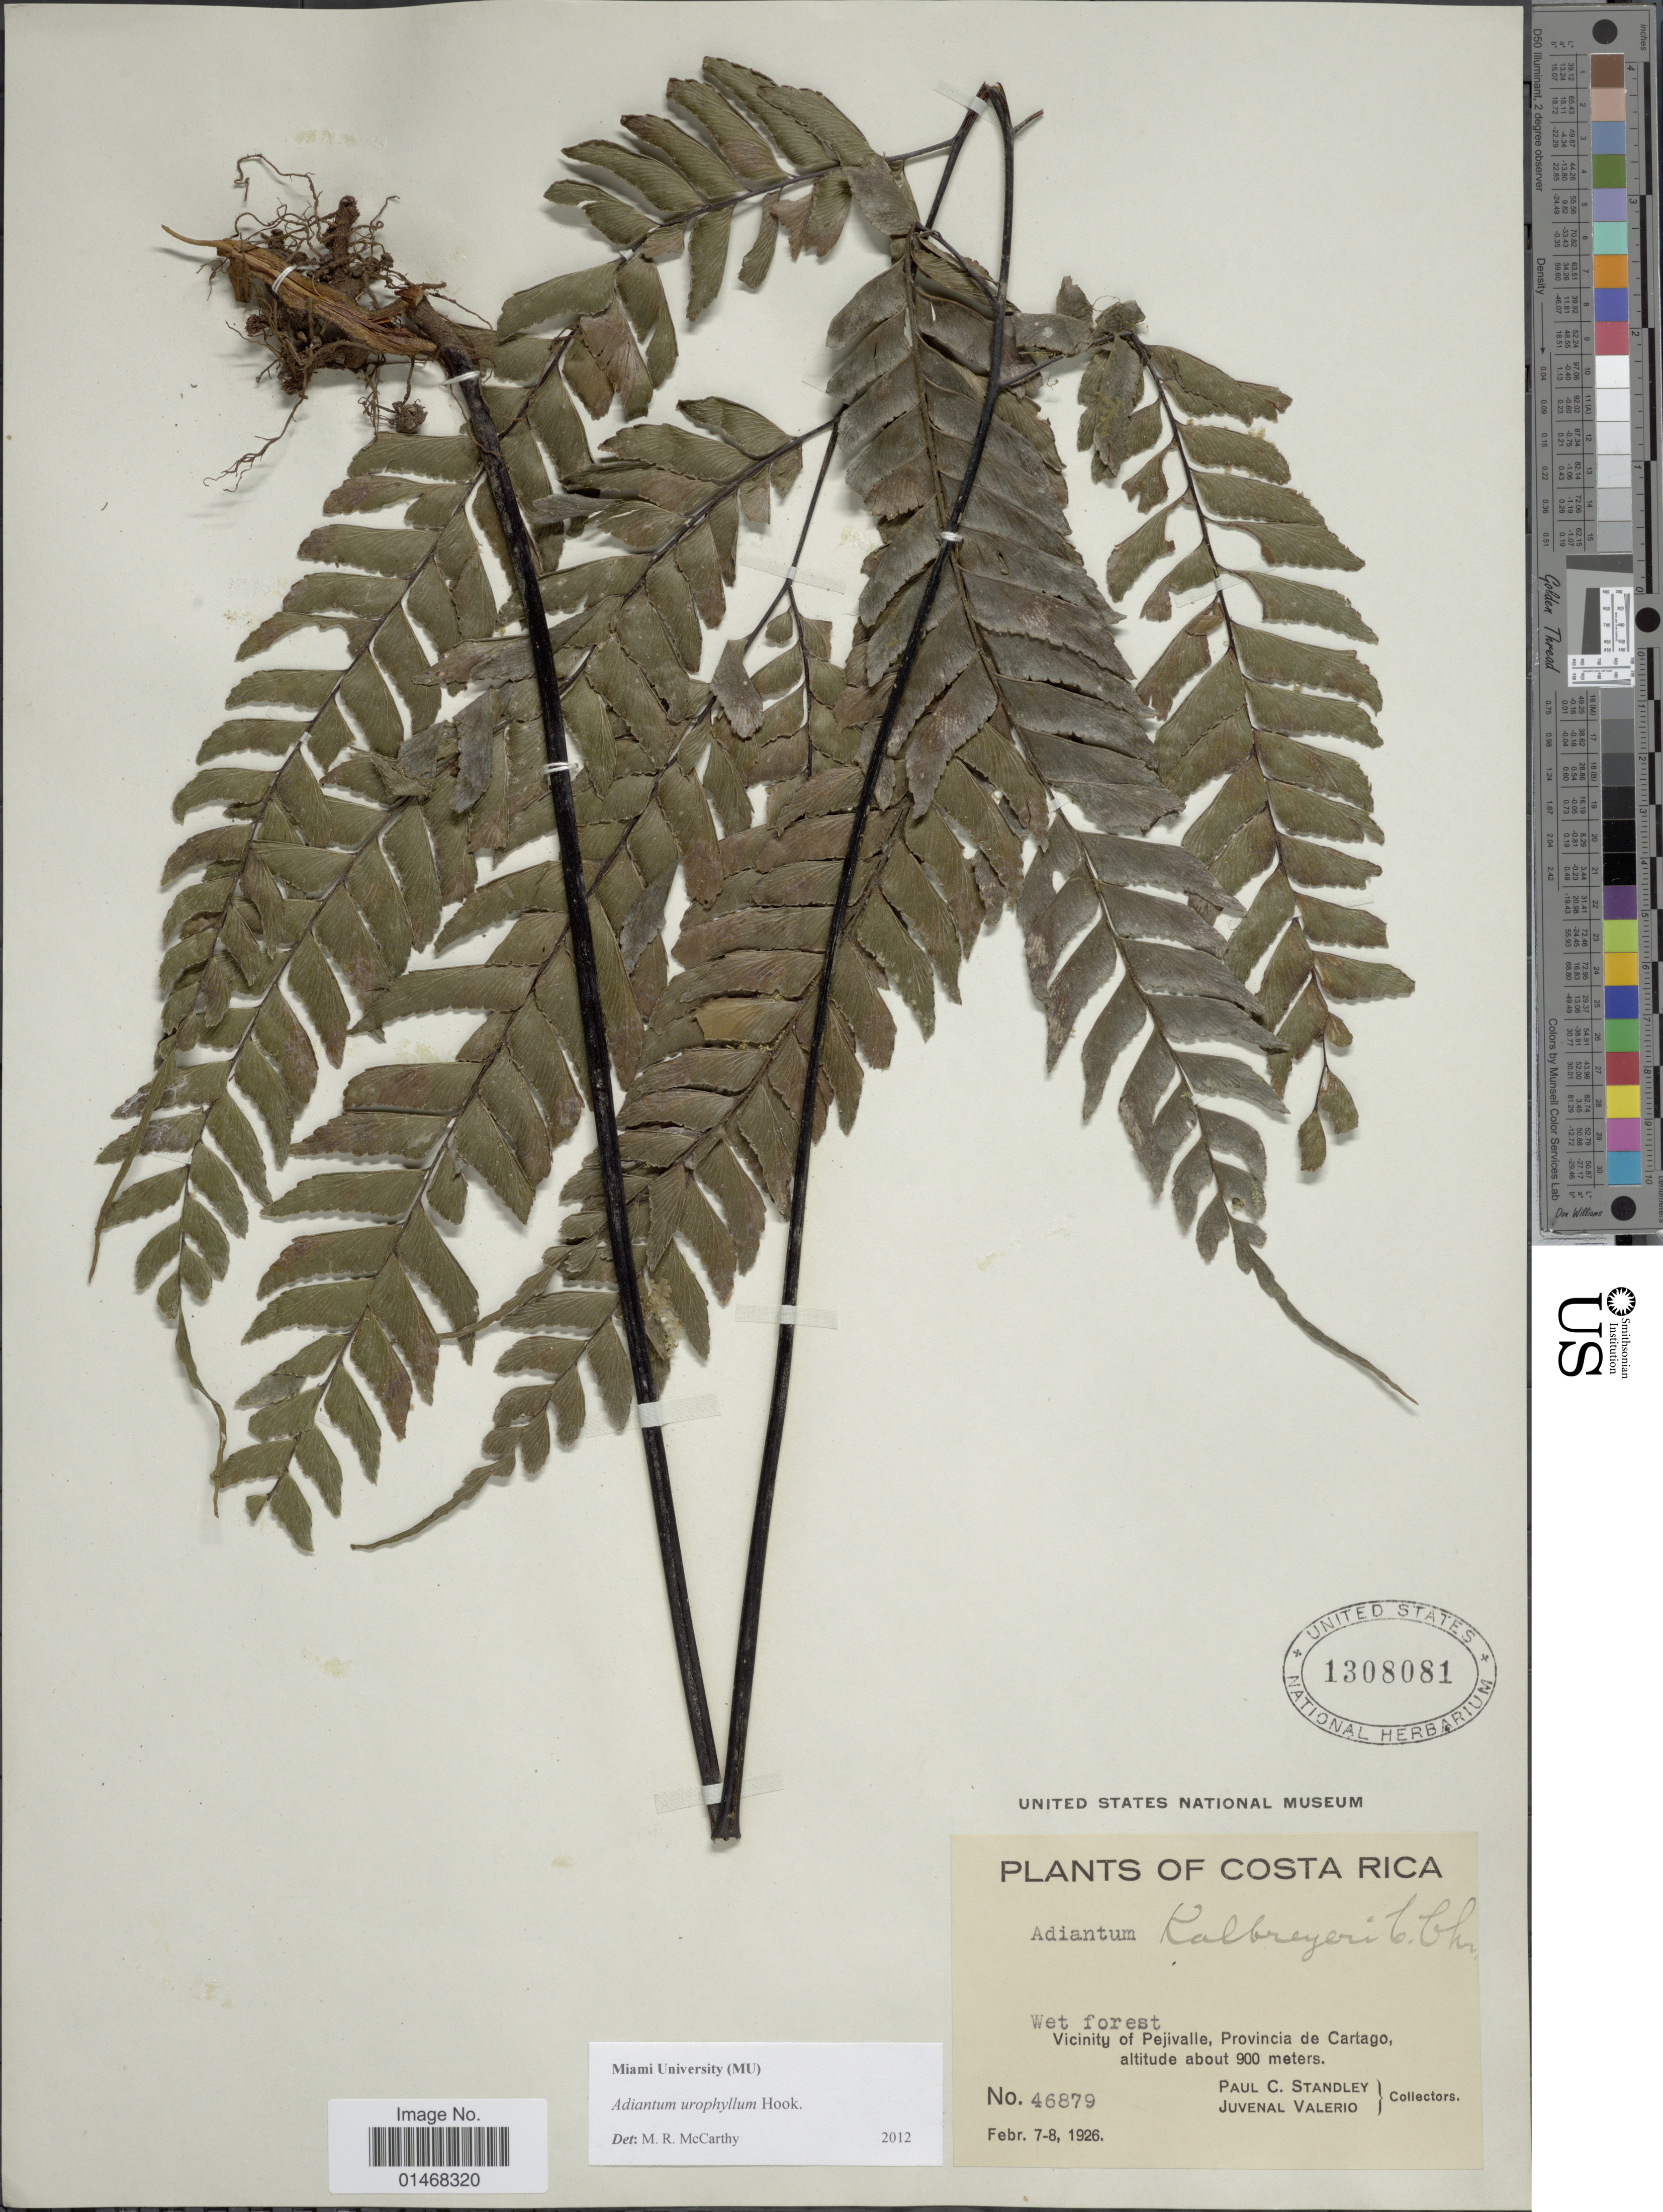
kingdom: Plantae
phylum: Tracheophyta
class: Polypodiopsida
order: Polypodiales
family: Pteridaceae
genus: Adiantum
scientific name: Adiantum urophyllum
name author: Hook.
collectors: P. C. Standley & J. Valerio R.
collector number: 46879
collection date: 1926-02-07/1926-02-08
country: Costa Rica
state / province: Cartago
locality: Vicinity of Pejivalle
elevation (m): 900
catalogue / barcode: US 1308081